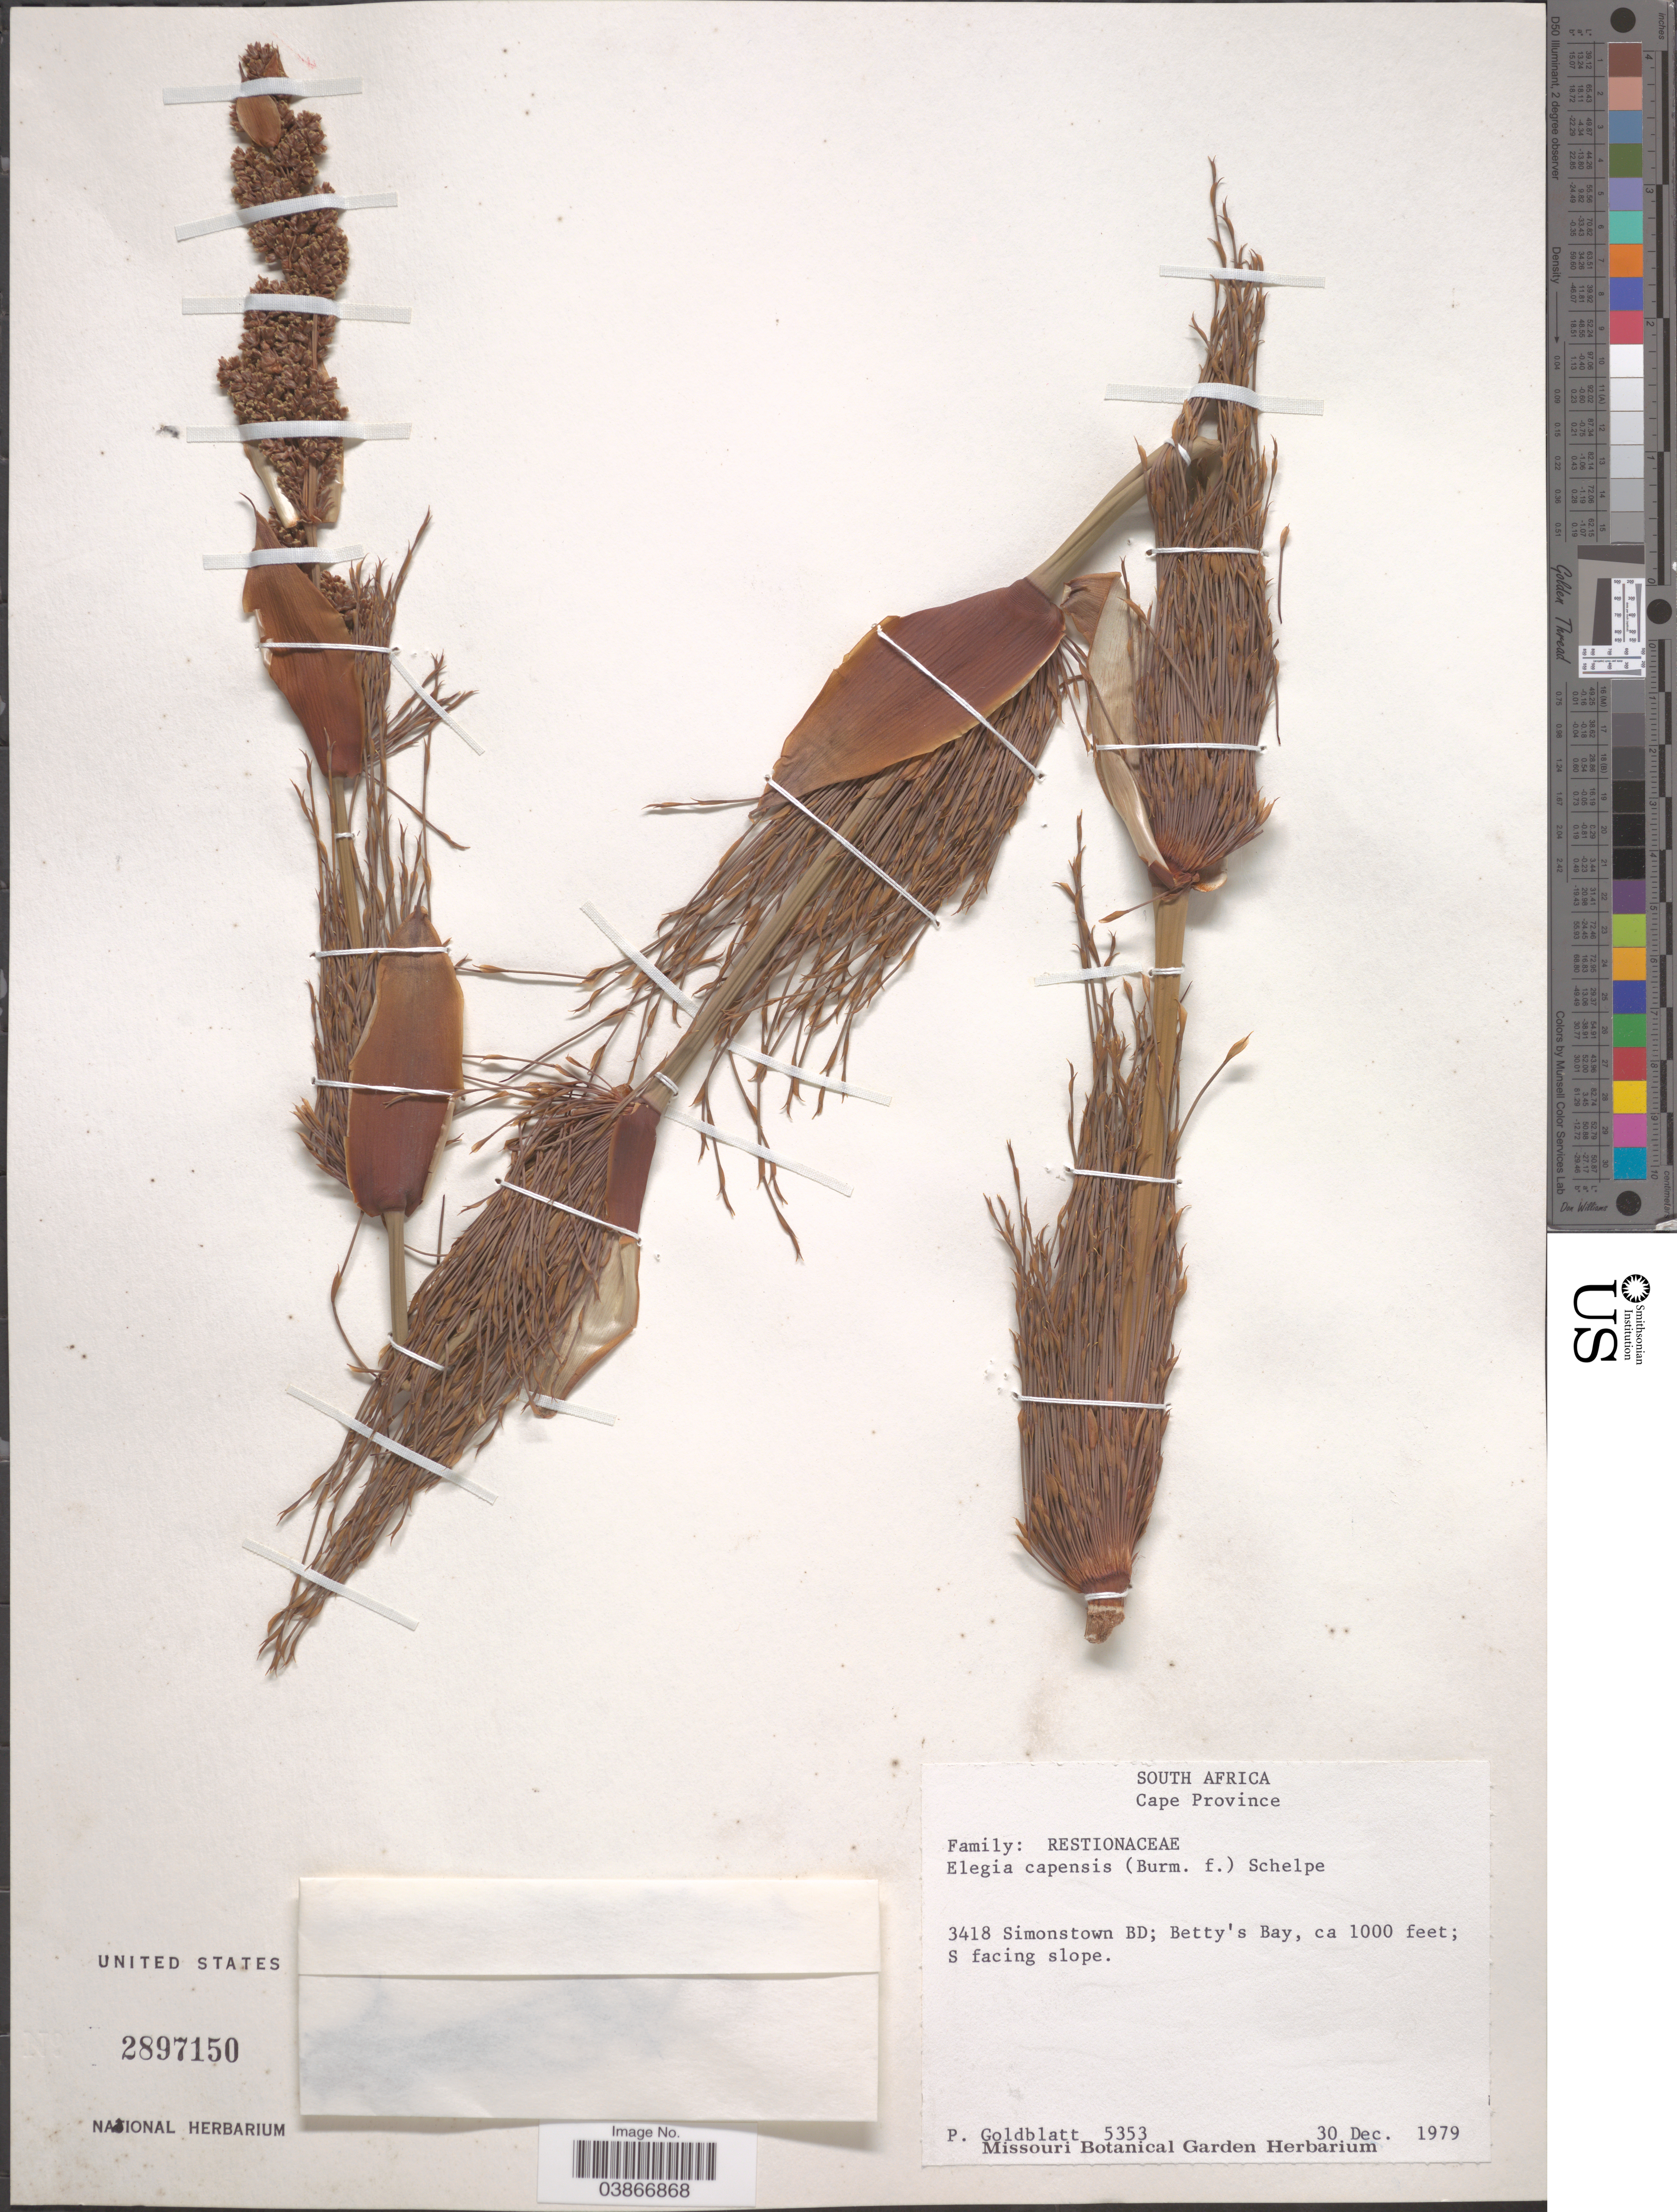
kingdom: Plantae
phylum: Tracheophyta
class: Liliopsida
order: Poales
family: Restionaceae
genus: Elegia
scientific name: Elegia capensis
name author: (Burm. f.) Schelpe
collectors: P. Goldblatt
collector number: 5353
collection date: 1979-12-30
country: South Africa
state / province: Western Cape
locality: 3418 Simonstown BD; Betty's Bay; S facing slope.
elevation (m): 305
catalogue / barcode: US 2897150